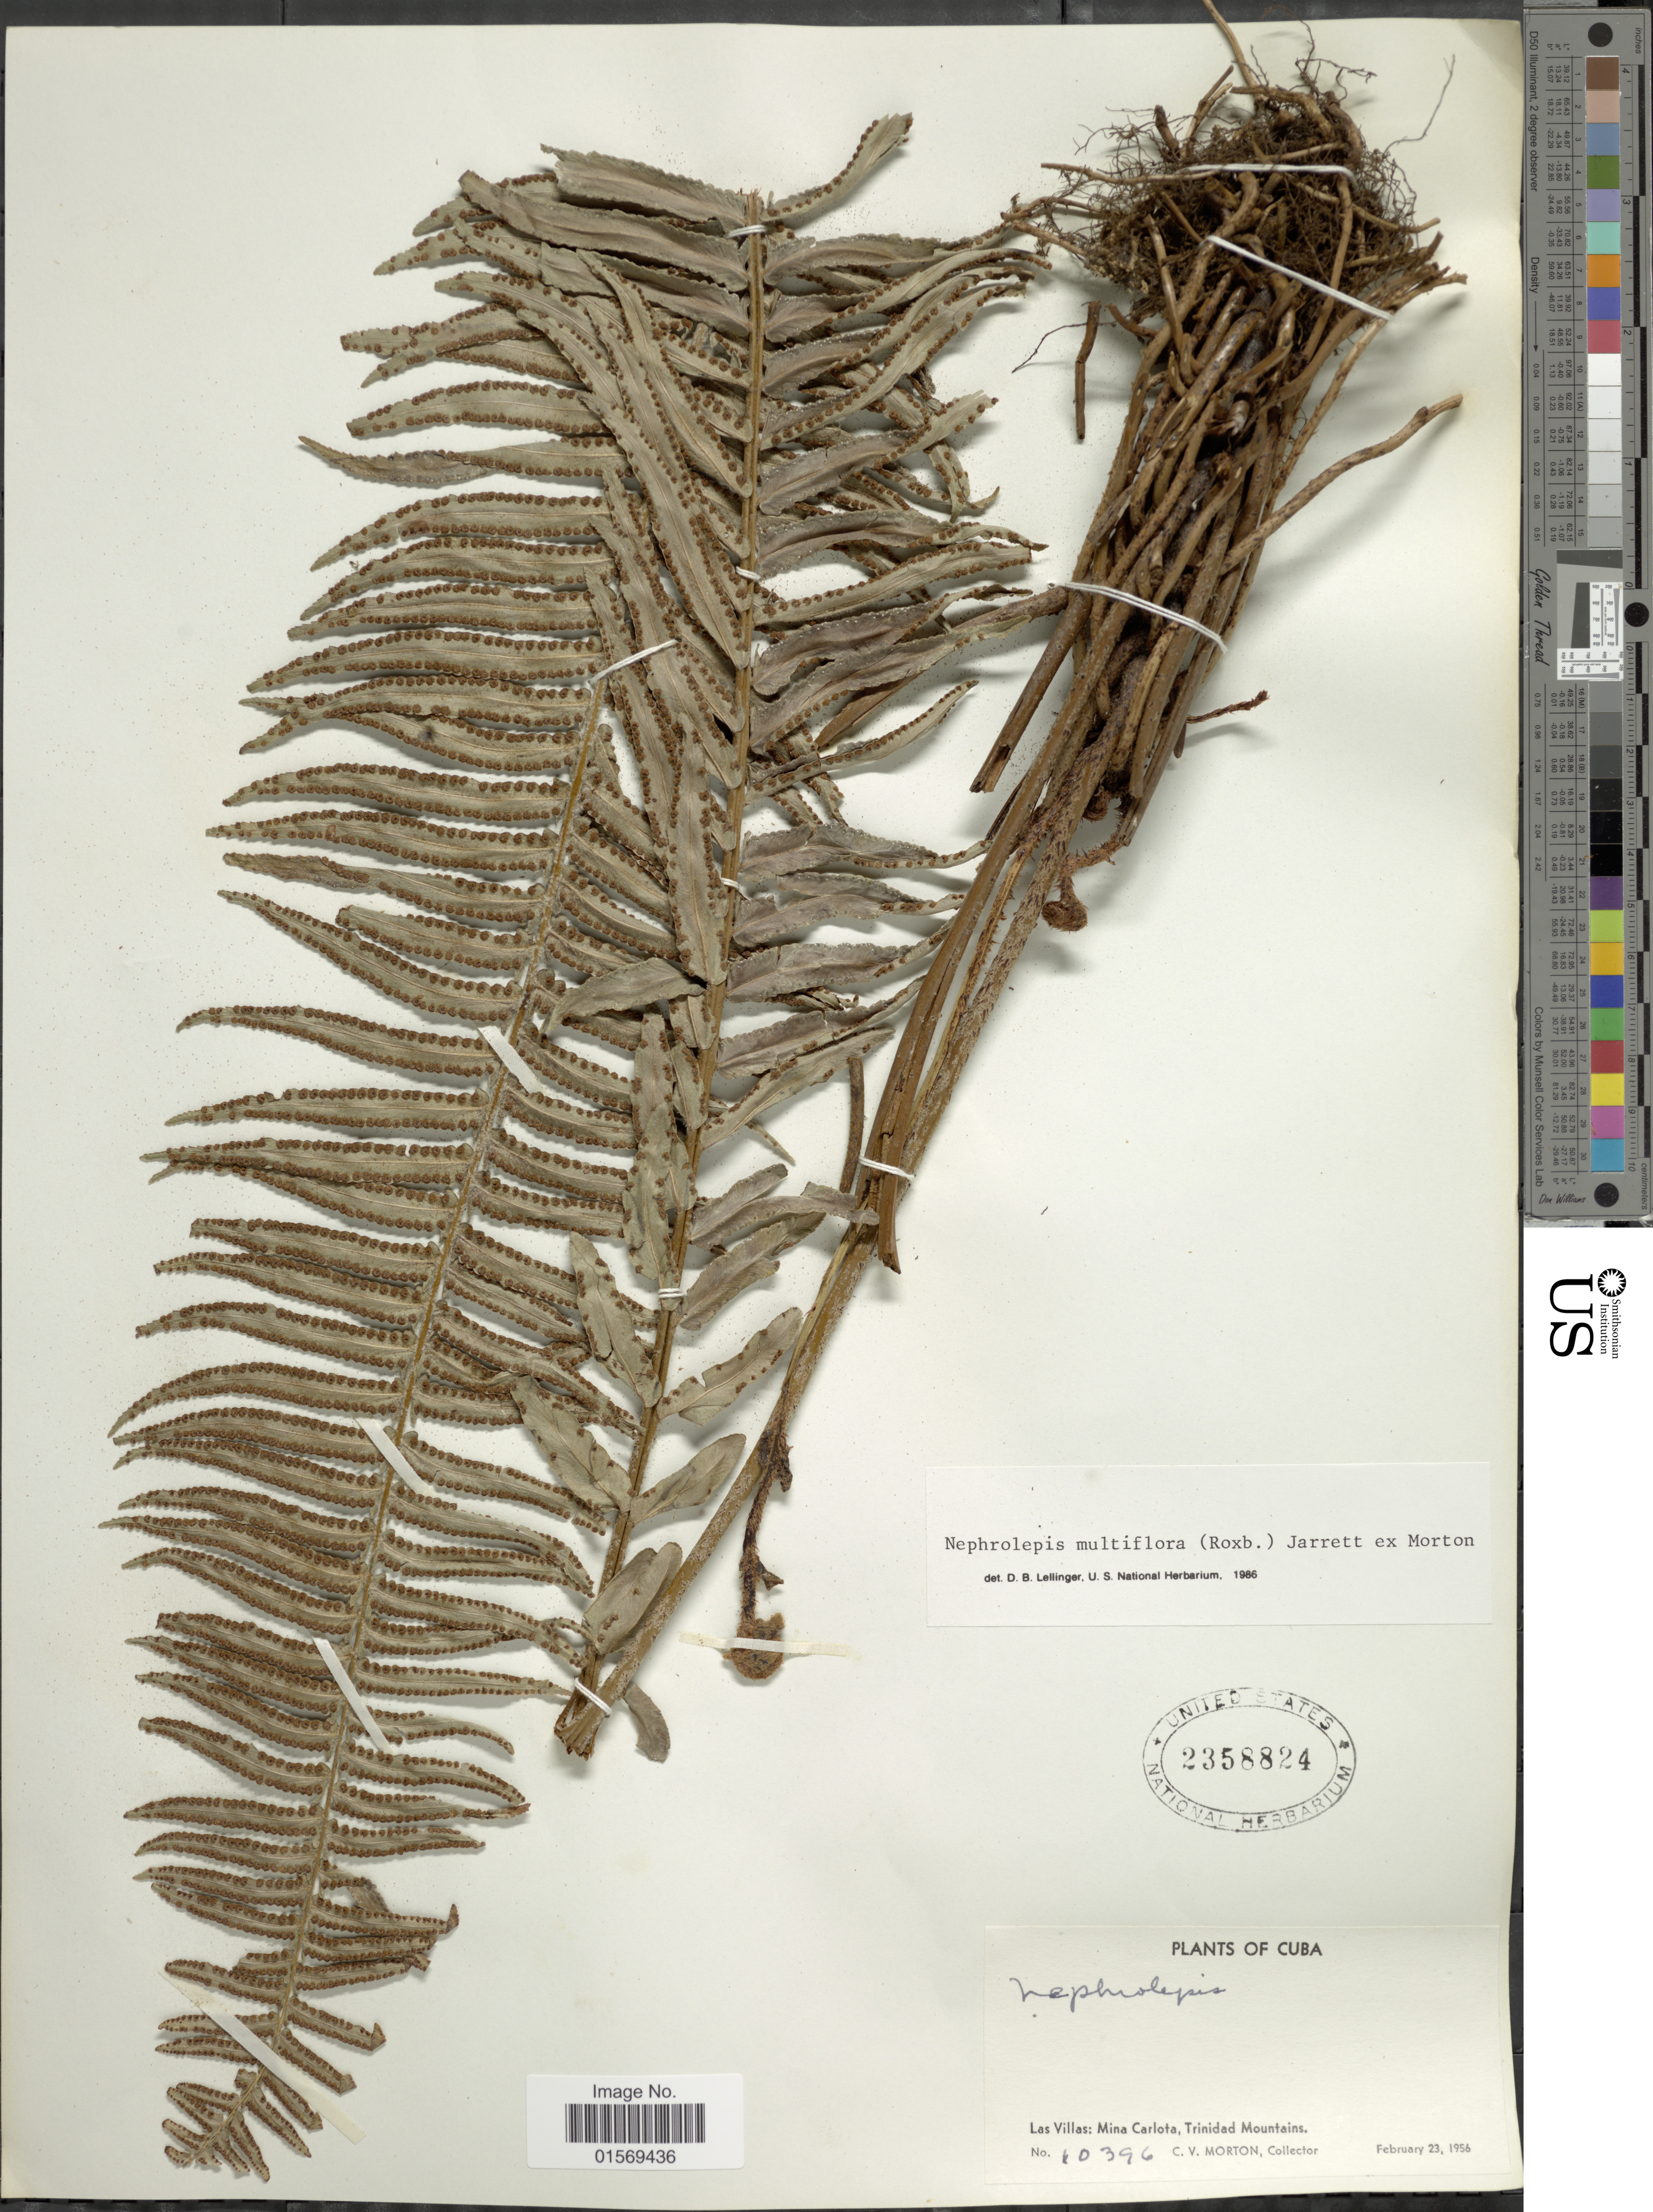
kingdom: Plantae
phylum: Tracheophyta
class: Polypodiopsida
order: Polypodiales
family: Nephrolepidaceae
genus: Nephrolepis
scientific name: Nephrolepis multiflora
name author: (Roxb.) F.M. Jarrett ex C.V. Morton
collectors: C. V. Morton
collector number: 10396*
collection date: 1956-02-23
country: Cuba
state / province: Las Villas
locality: Cuba, Las Villas: Mina Carlota, Trinidad Mountains.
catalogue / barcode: US 2358824